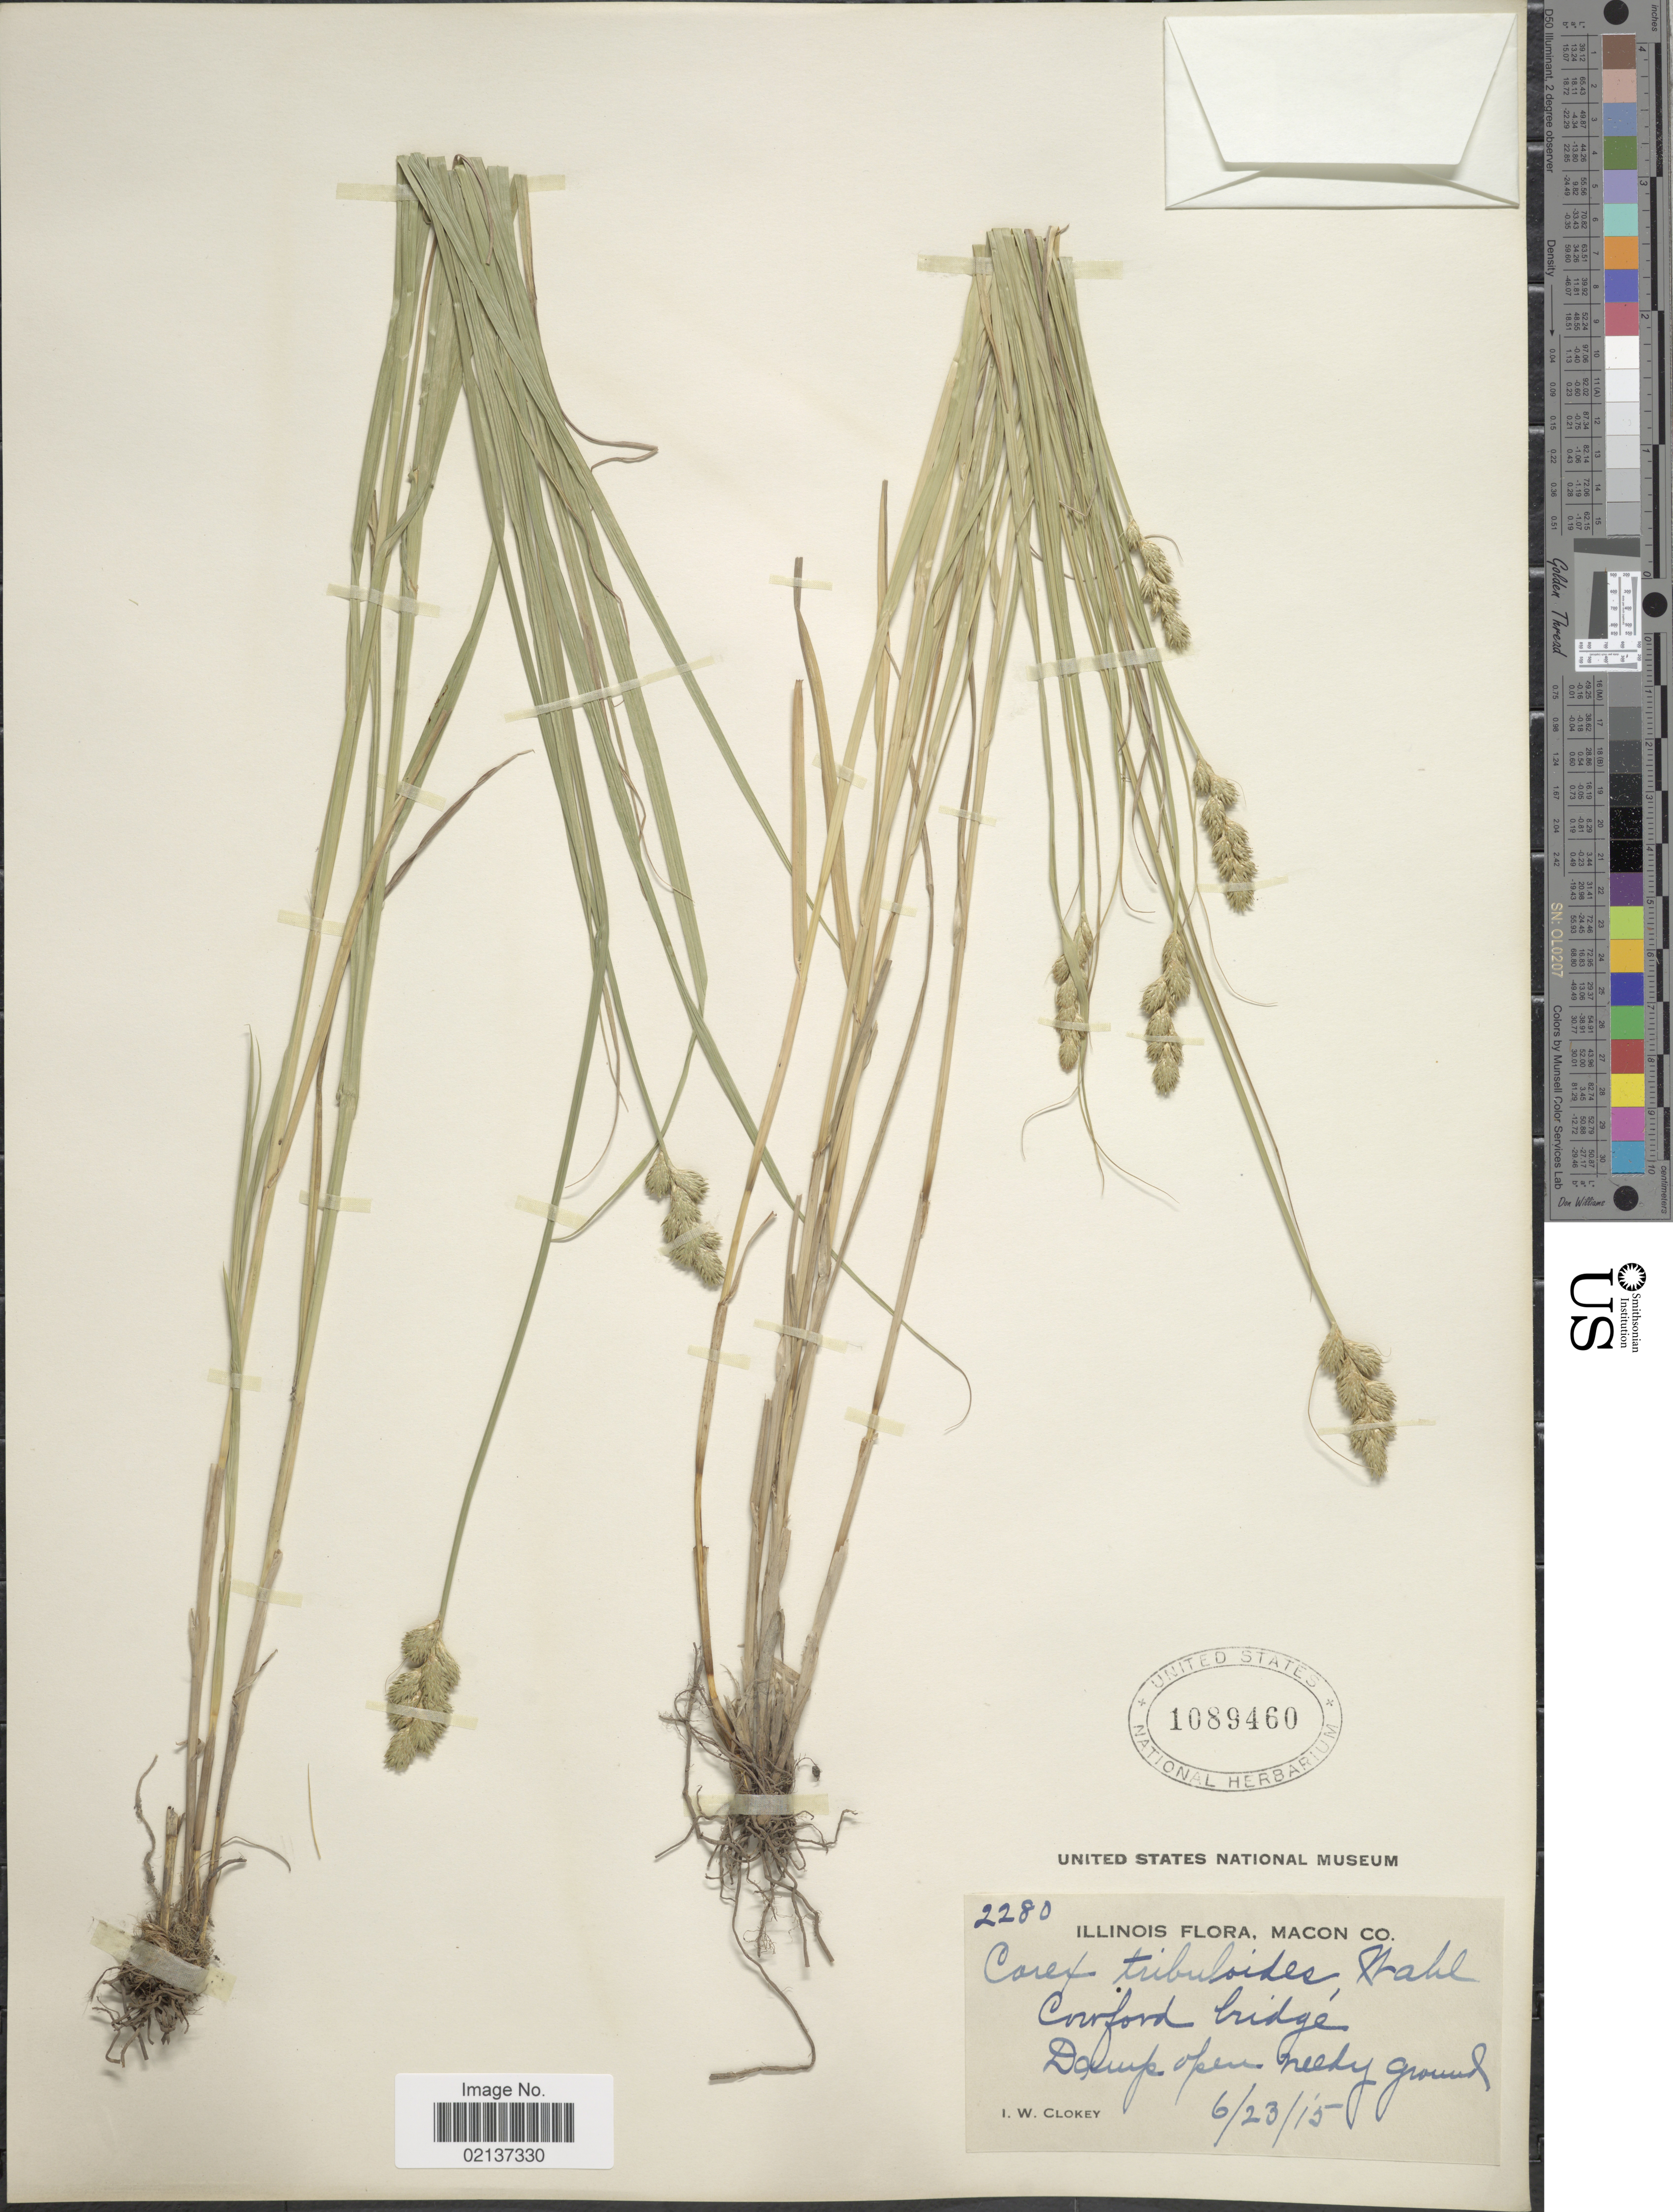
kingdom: Plantae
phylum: Tracheophyta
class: Liliopsida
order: Poales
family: Cyperaceae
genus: Carex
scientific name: Carex tribuloides var. sangamonensis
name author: Clokey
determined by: Ball, P. W.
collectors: I. W. Clokey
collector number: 2280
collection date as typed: Transcribed d/m/y: 23/6/15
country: United States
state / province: Illinois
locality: Macon Co, Cowford bridge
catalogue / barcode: US 1089460